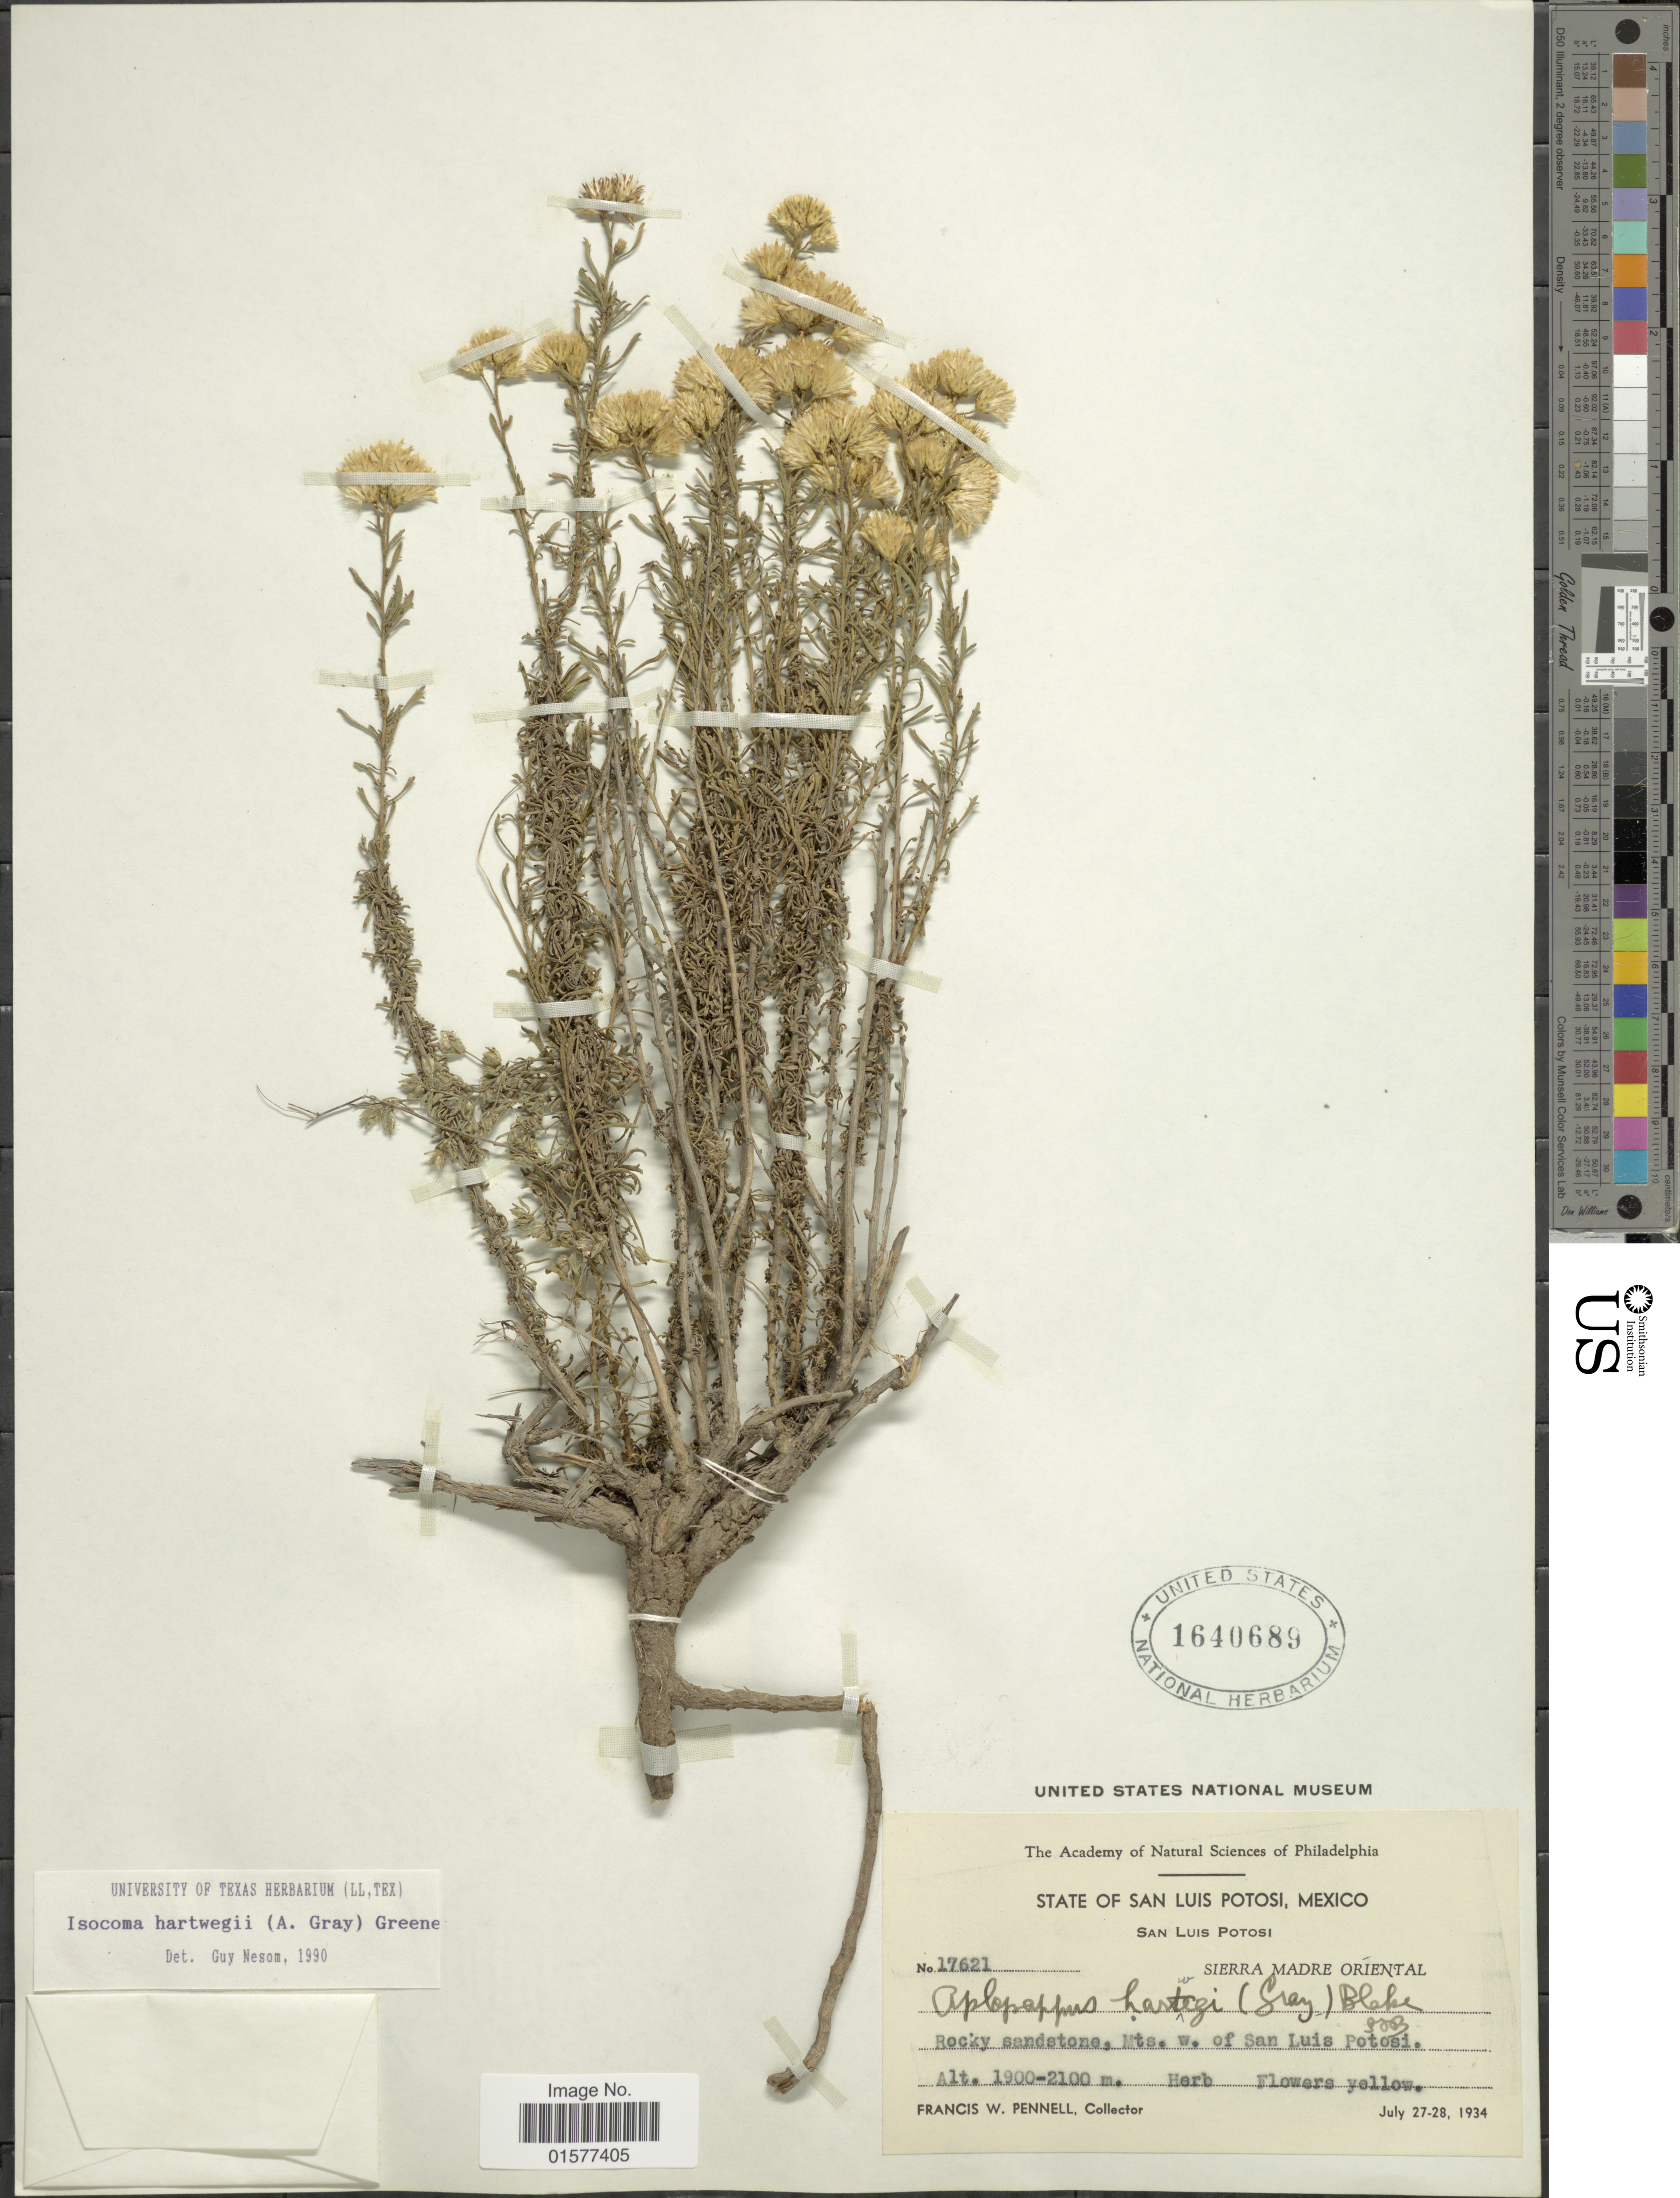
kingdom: Plantae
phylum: Tracheophyta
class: Magnoliopsida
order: Asterales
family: Asteraceae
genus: Isocoma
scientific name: Isocoma hartwegii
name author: (A. Gray) Greene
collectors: F. W. Pennell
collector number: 17621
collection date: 1934-07-27/1934-07-28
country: Mexico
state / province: San Luis Potosí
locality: State of San Luis Potosi, Mexico, Sierra Madre Oriental, Rocky sandstone, Mts. w. of San Luis Potosi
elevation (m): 1900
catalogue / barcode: US 1640689